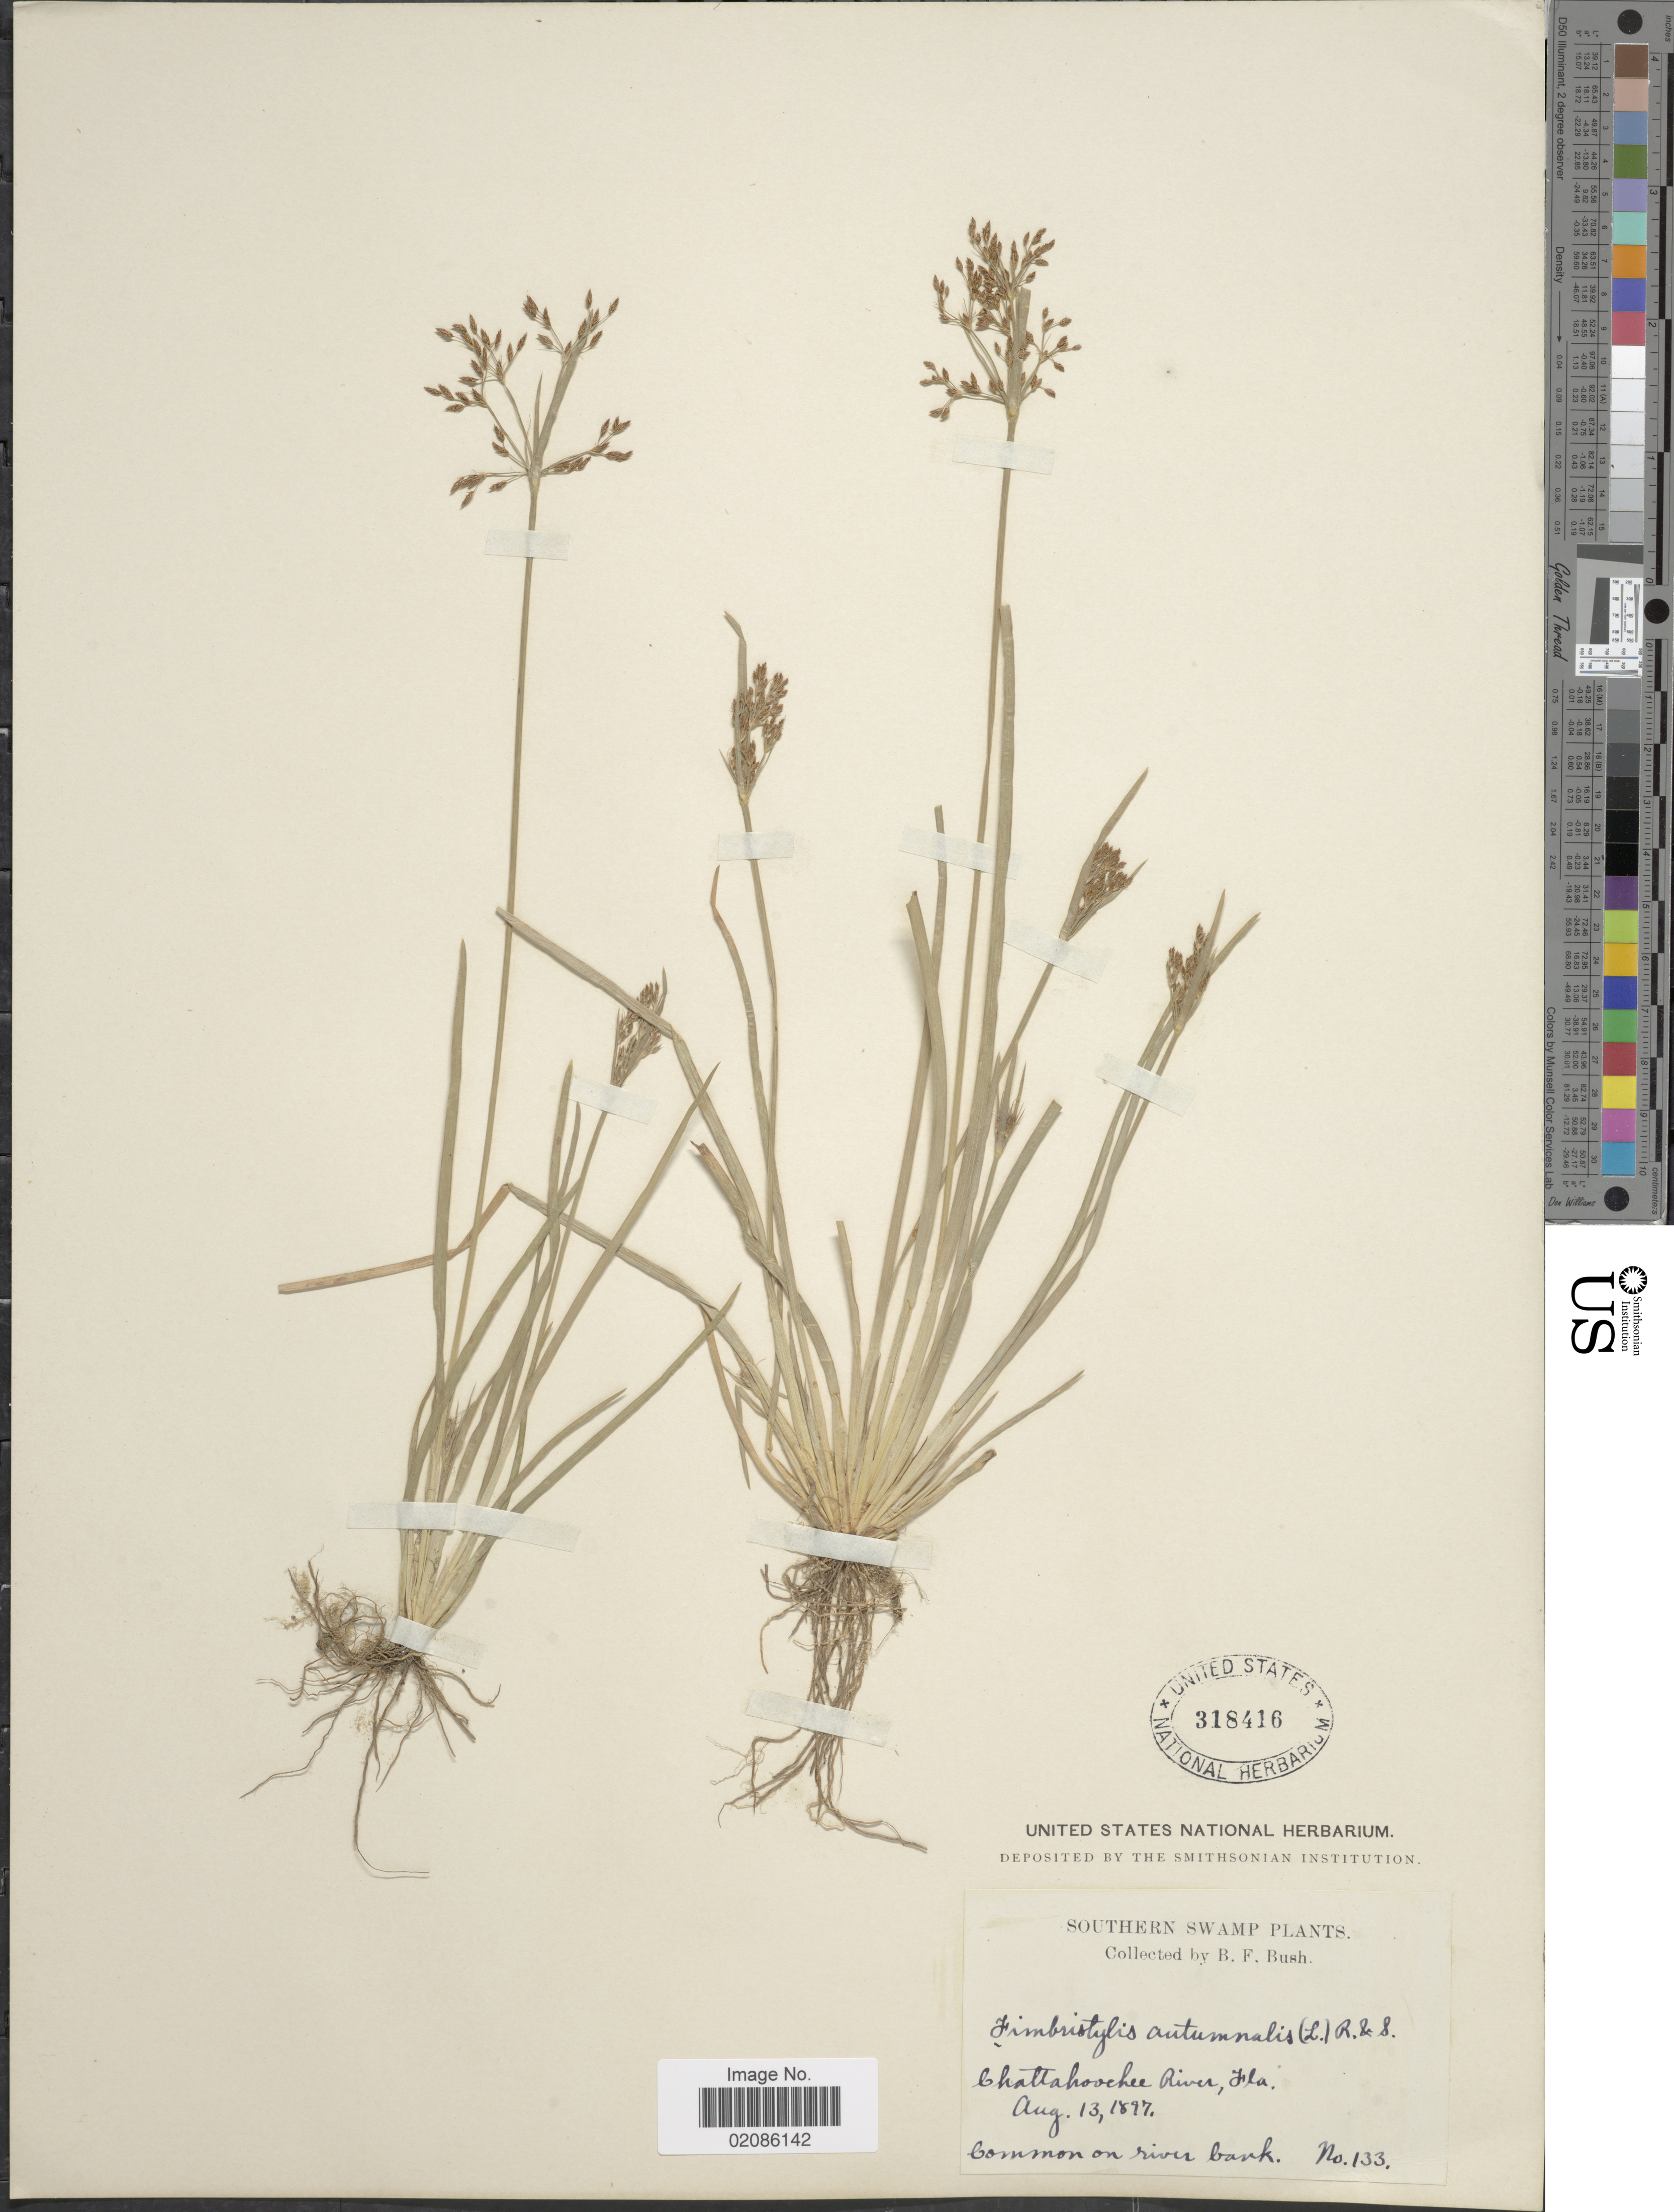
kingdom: Plantae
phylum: Tracheophyta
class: Liliopsida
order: Poales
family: Cyperaceae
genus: Fimbristylis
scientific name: Fimbristylis autumnalis (L.) Roem. & Schult.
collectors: B. F. Bush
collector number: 133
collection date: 1897-08-13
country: United States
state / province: Florida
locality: Southern Swamp. Chattahoochee River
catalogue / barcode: US 318416